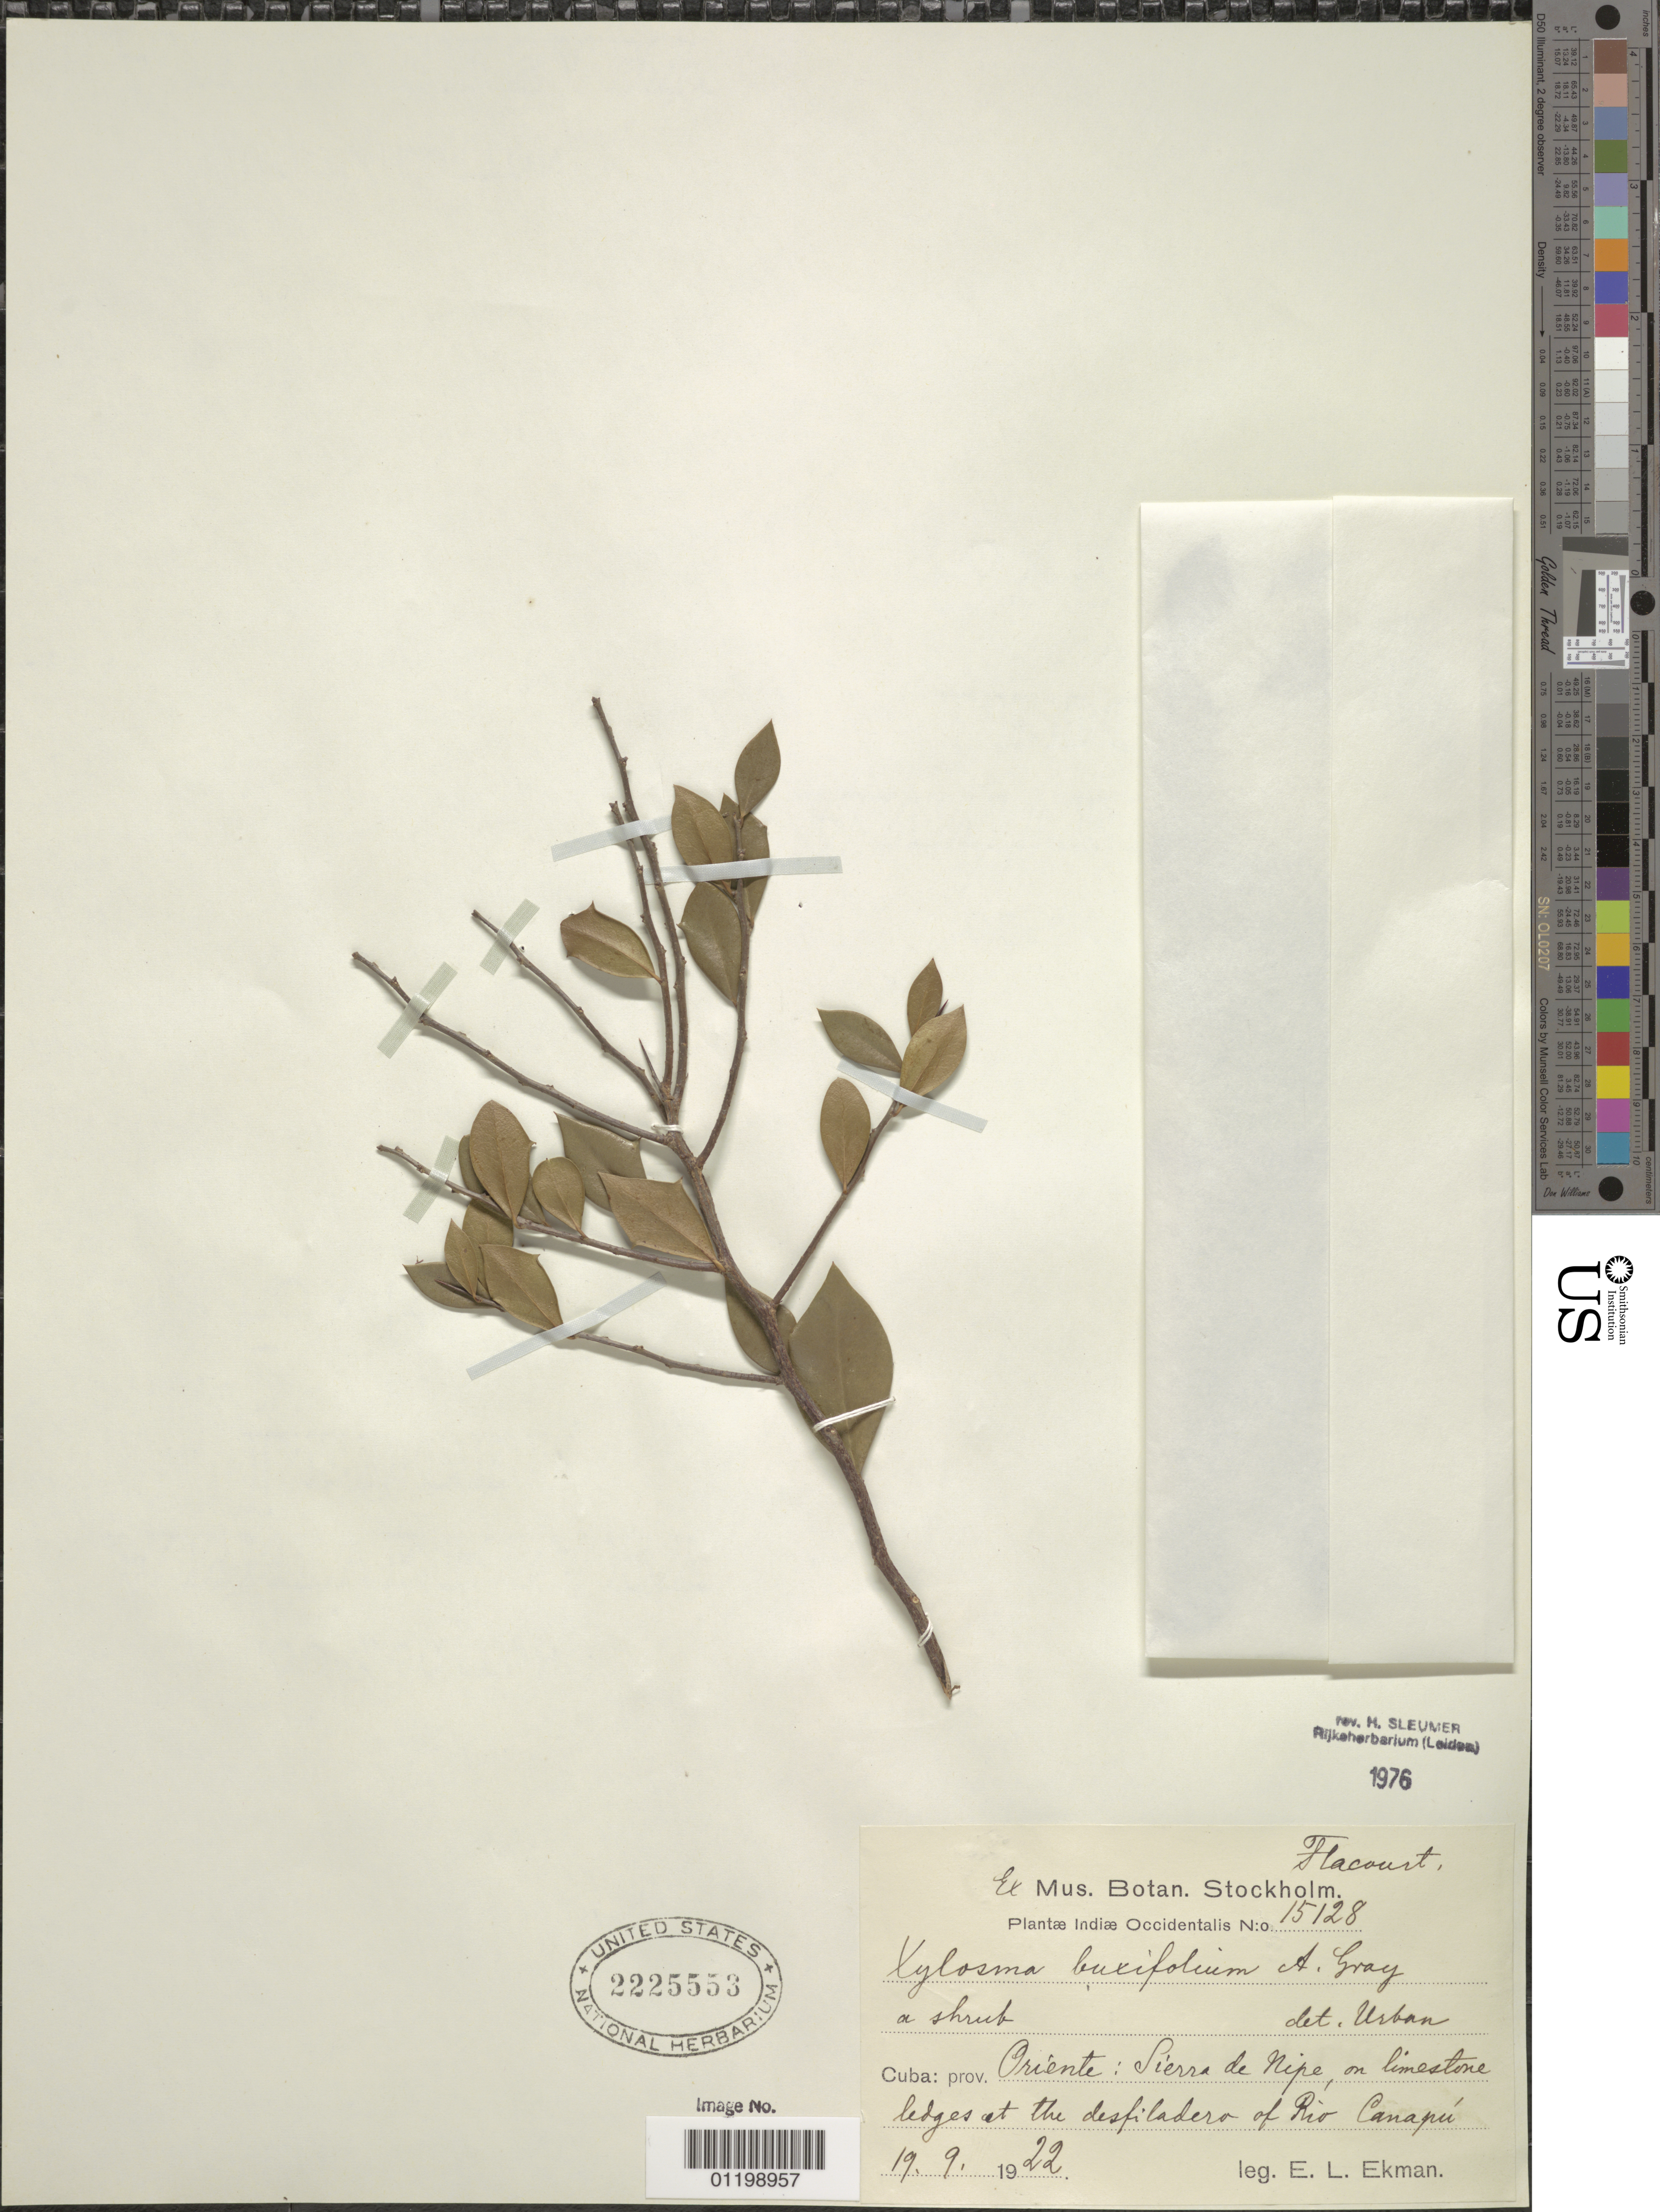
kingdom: Plantae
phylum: Tracheophyta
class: Magnoliopsida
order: Malpighiales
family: Salicaceae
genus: Xylosma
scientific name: Xylosma buxifolia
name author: A. Gray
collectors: E. L. Ekman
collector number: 15128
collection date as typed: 19 Sep 1922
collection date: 1922-09-19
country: Cuba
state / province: Holguín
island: Cuba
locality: Sierra de Nipe, on Limestone ledges, at the desfiladero of rio Canajui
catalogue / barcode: US 2225553